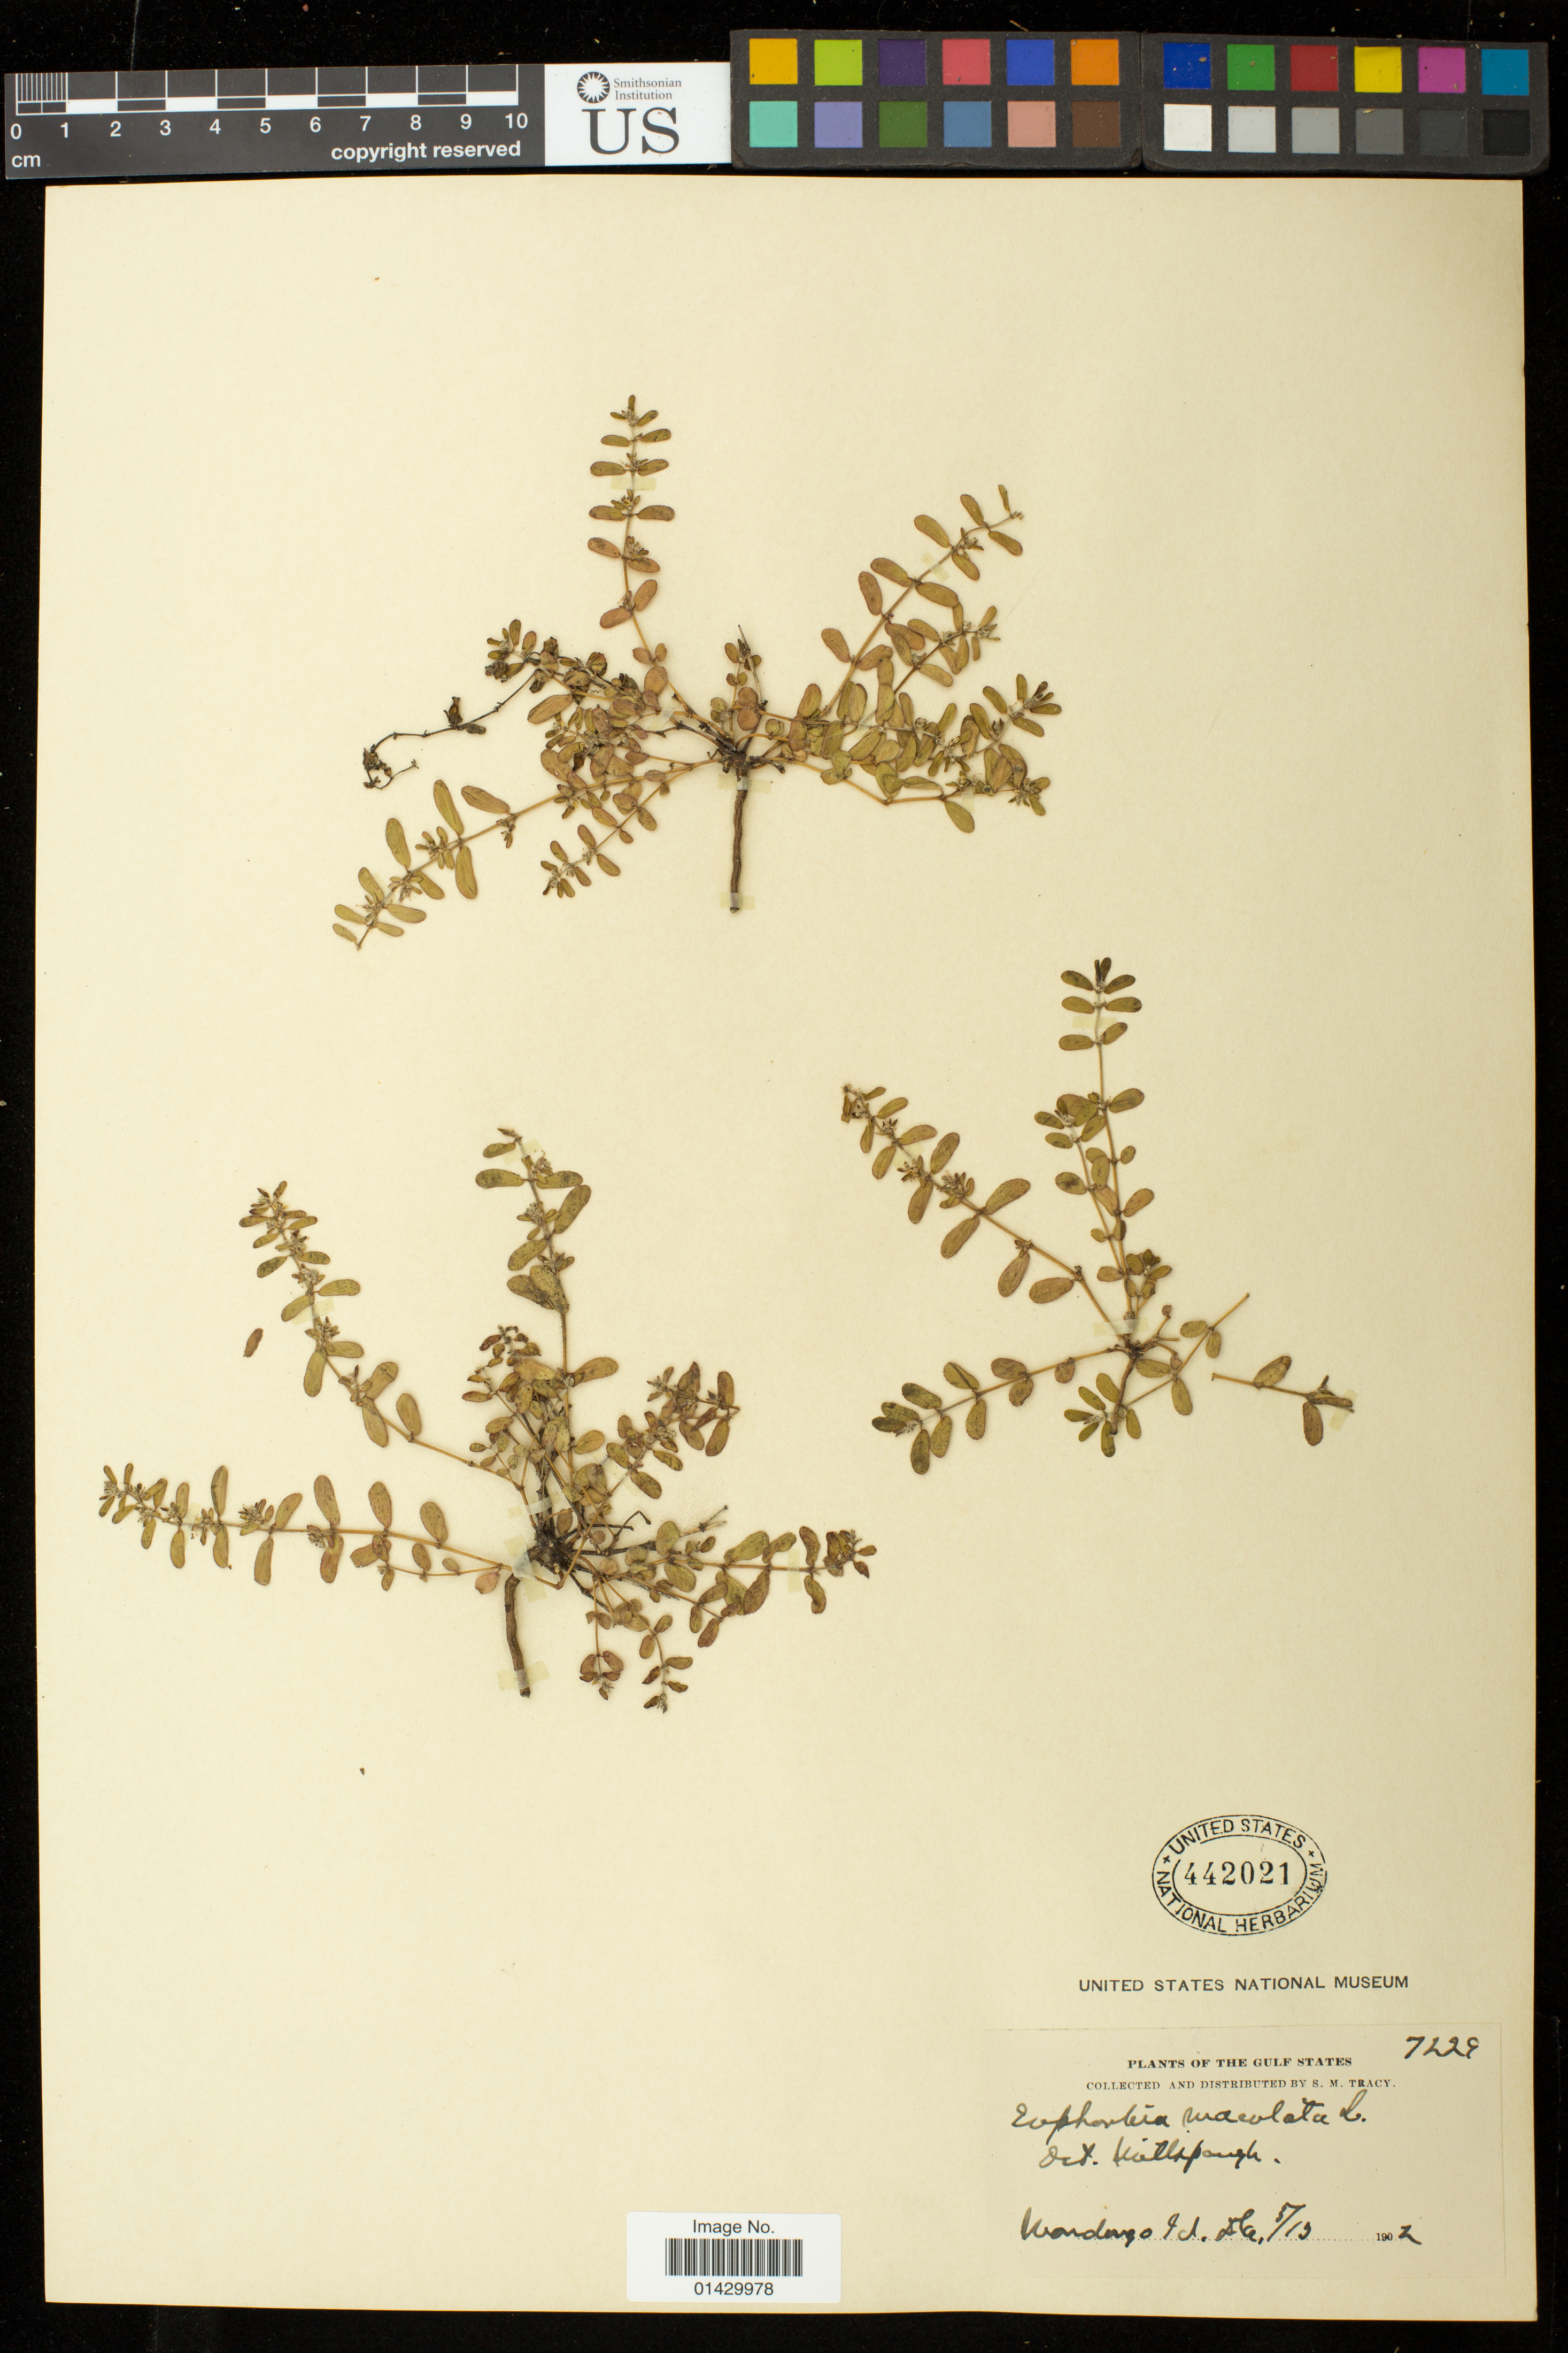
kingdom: Plantae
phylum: Tracheophyta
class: Magnoliopsida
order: Malpighiales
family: Euphorbiaceae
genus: Euphorbia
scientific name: Euphorbia maculata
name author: L.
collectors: S. M. Tracy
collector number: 7229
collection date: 1902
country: United States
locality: Gulf States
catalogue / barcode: US 442021